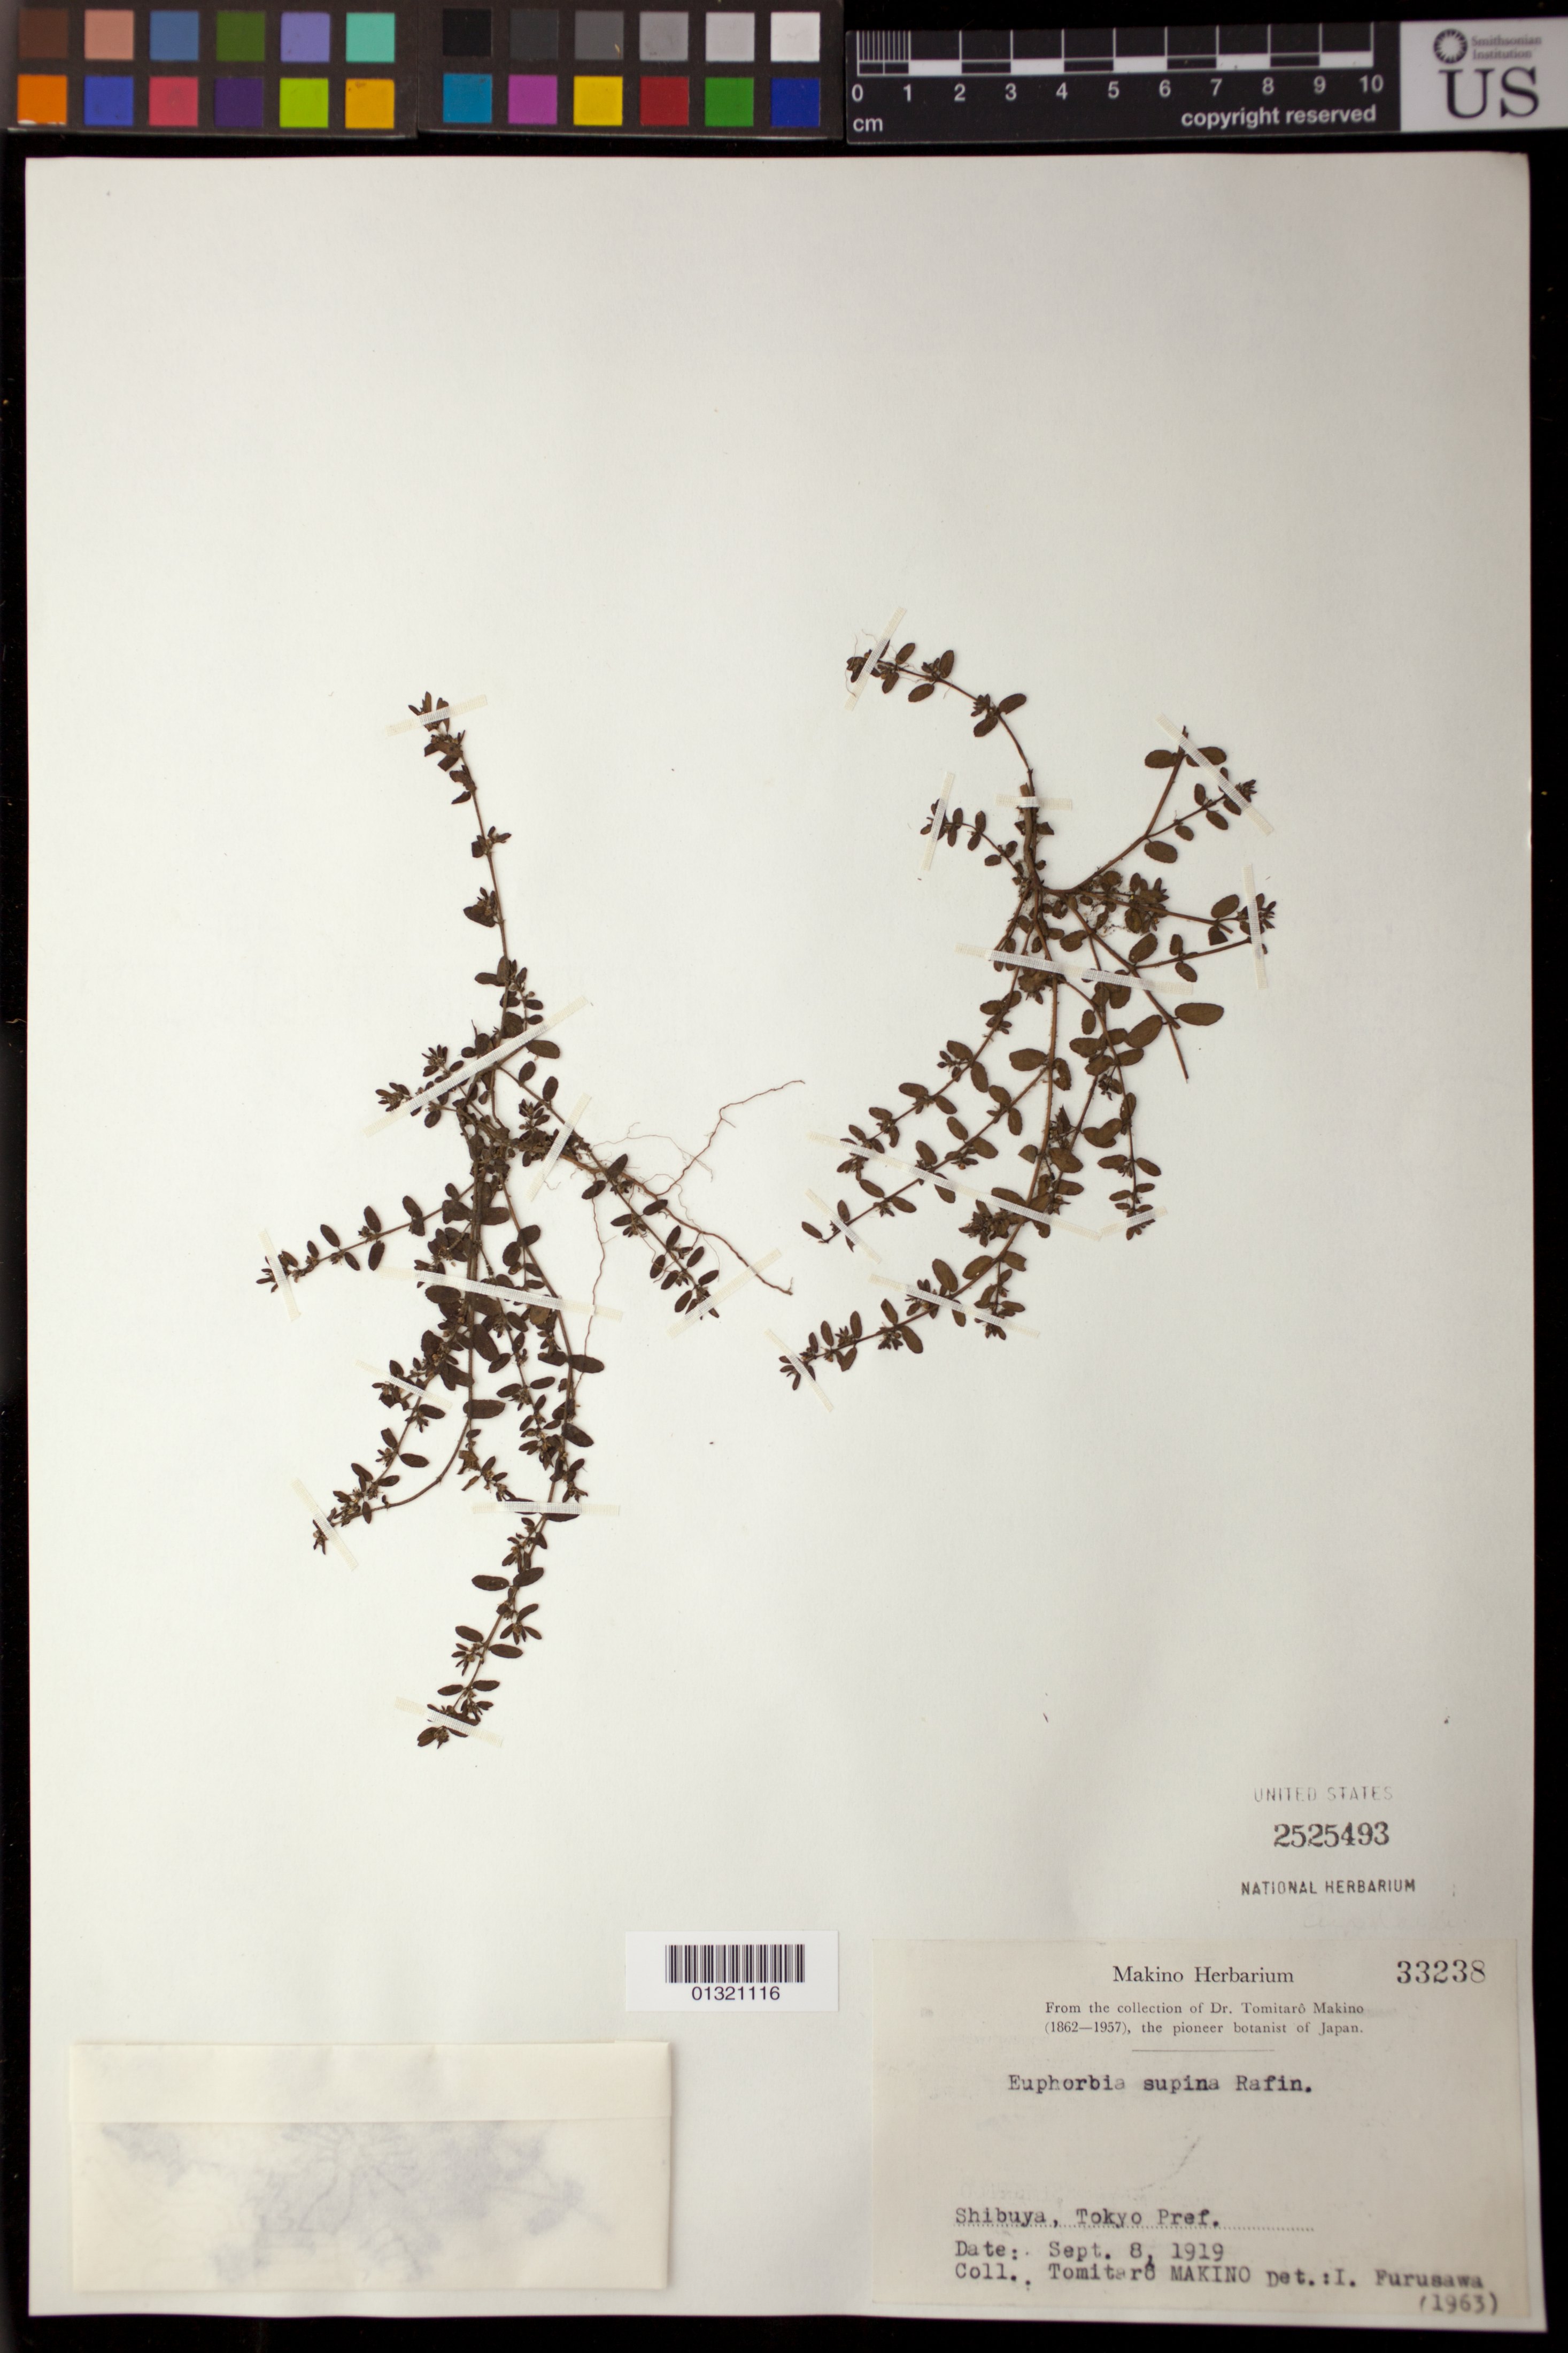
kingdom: Plantae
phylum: Tracheophyta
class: Magnoliopsida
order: Malpighiales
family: Euphorbiaceae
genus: Euphorbia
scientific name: Euphorbia maculata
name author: L.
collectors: T. Makino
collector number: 33238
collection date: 1919-09-08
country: Japan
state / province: Tokyo, Federal City of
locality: Shibuya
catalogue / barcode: US 2525493